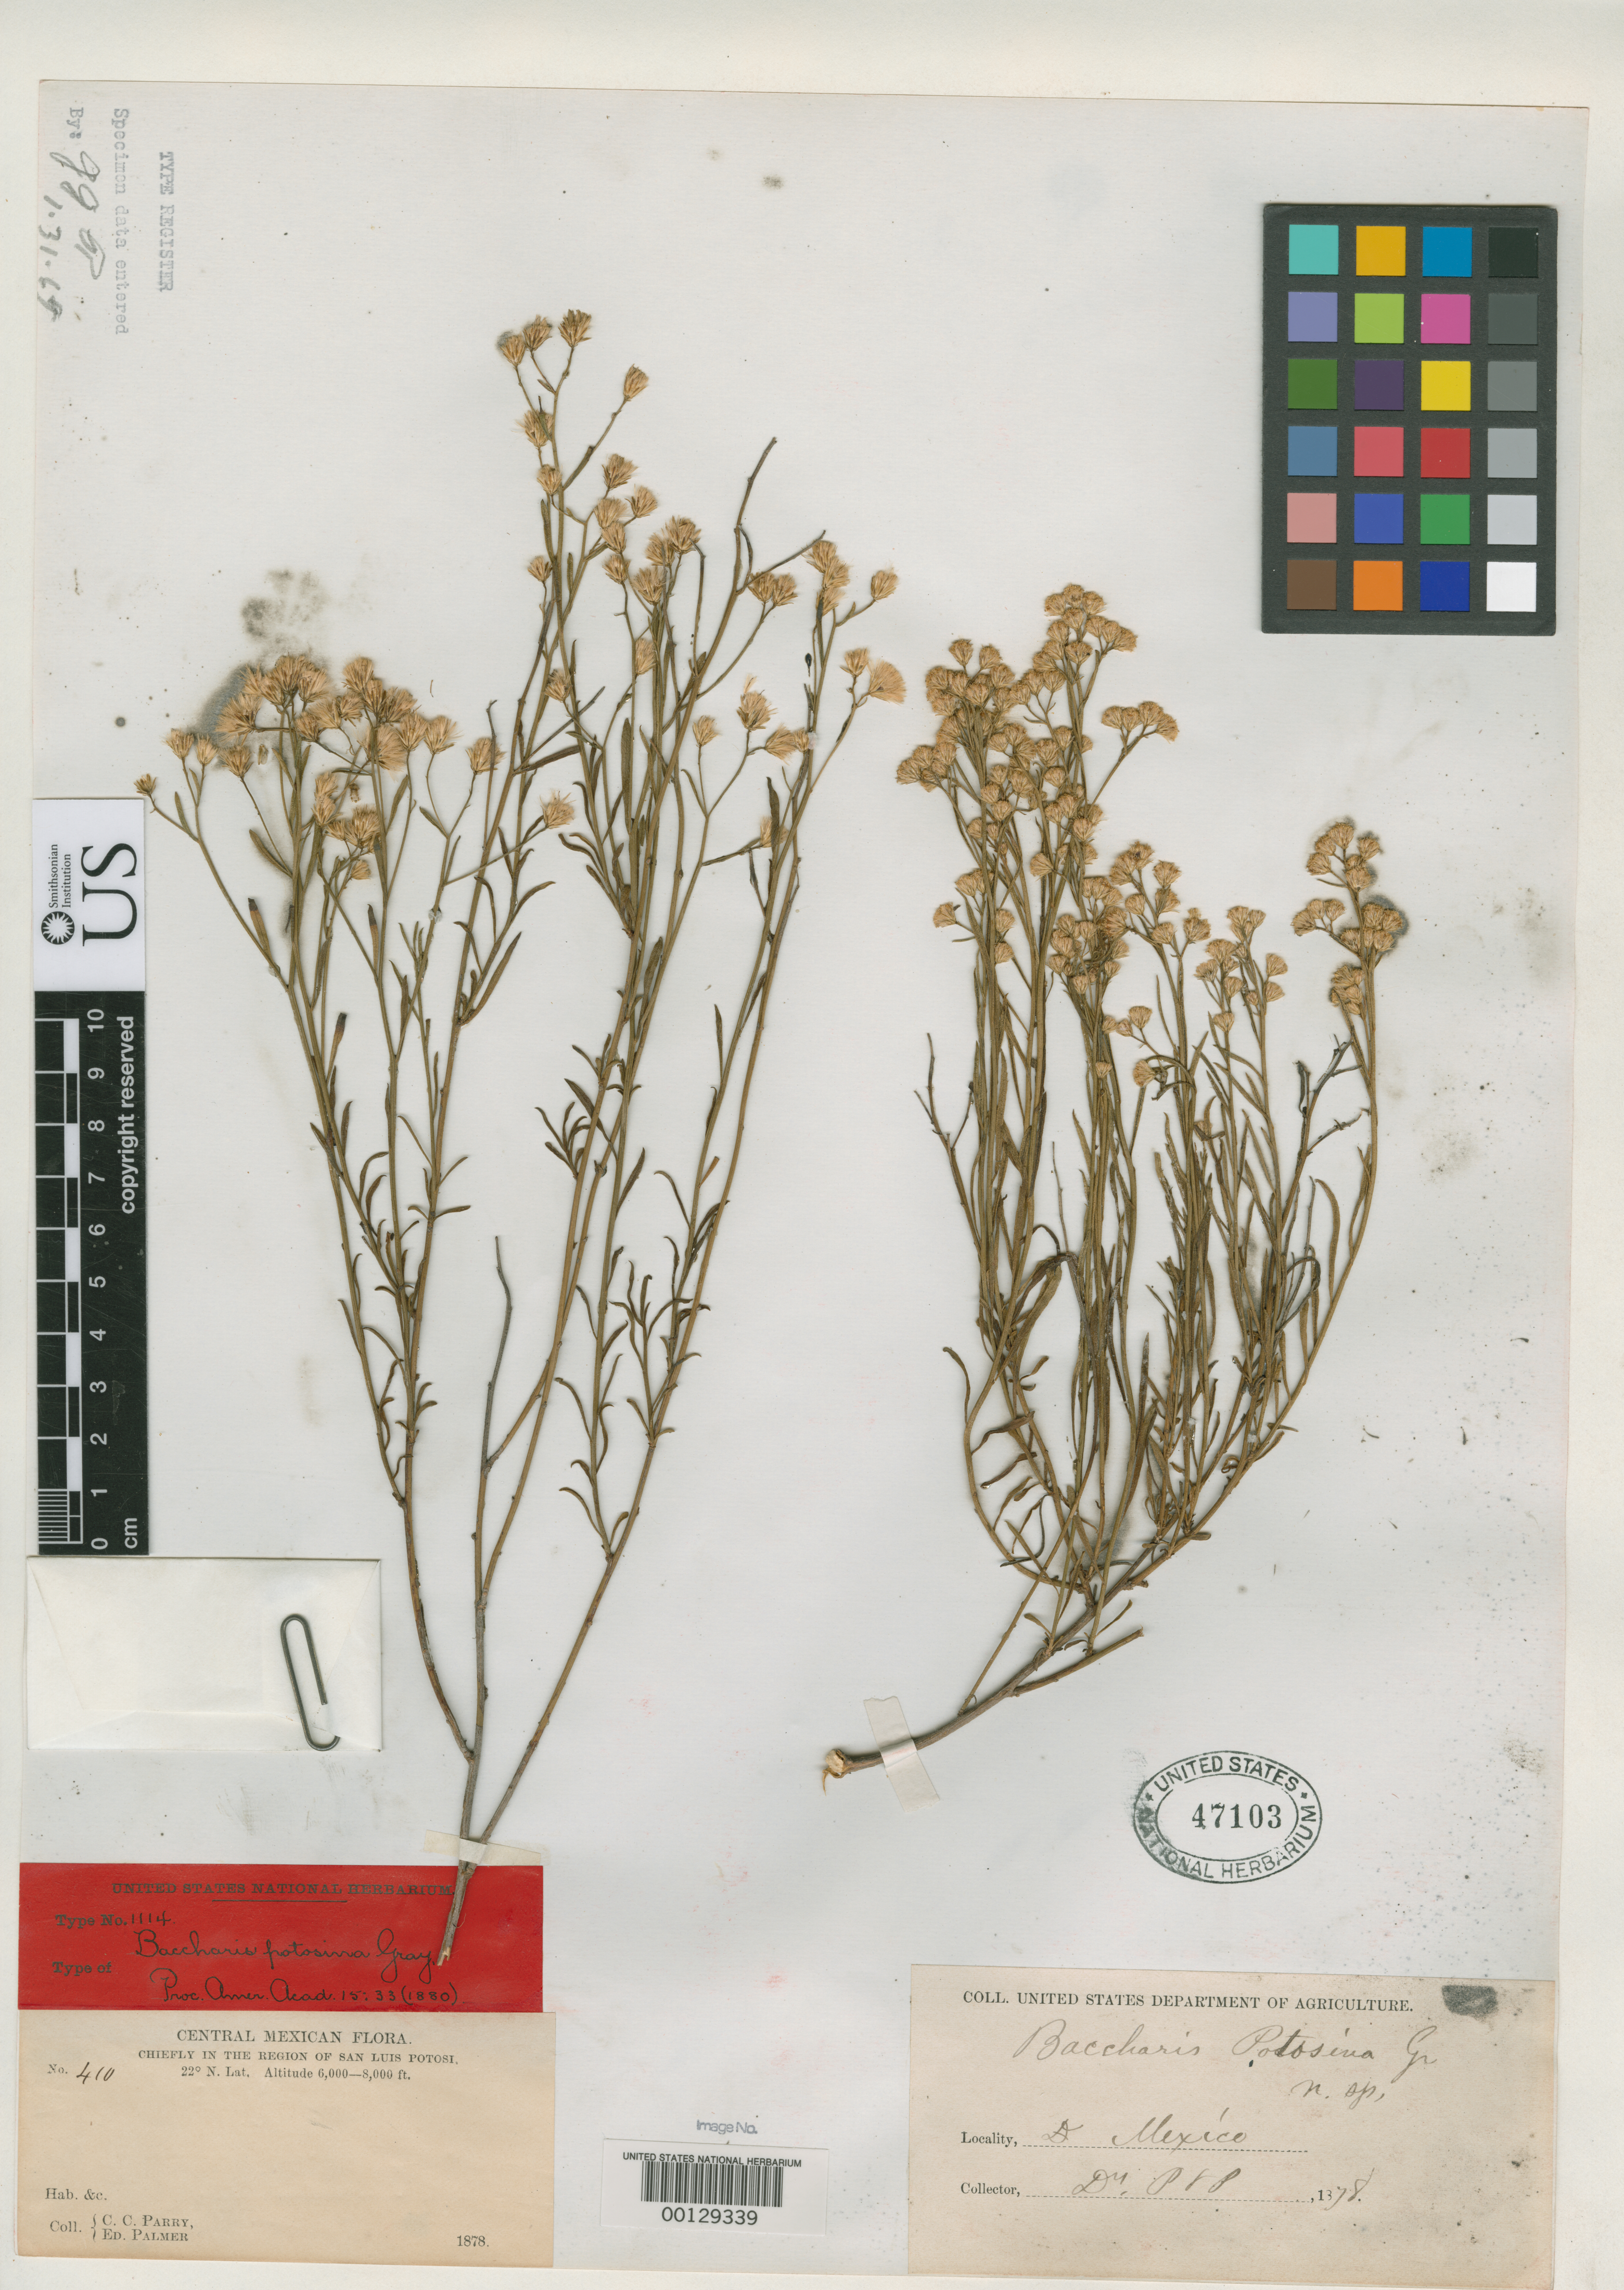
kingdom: Plantae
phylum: Tracheophyta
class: Magnoliopsida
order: Asterales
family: Asteraceae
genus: Baccharis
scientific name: Baccharis potosina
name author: A. Gray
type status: Isotype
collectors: C. C. Parry & E. Palmer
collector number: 410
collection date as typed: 1878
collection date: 1878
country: Mexico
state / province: San Luis Potosi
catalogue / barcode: US 47103